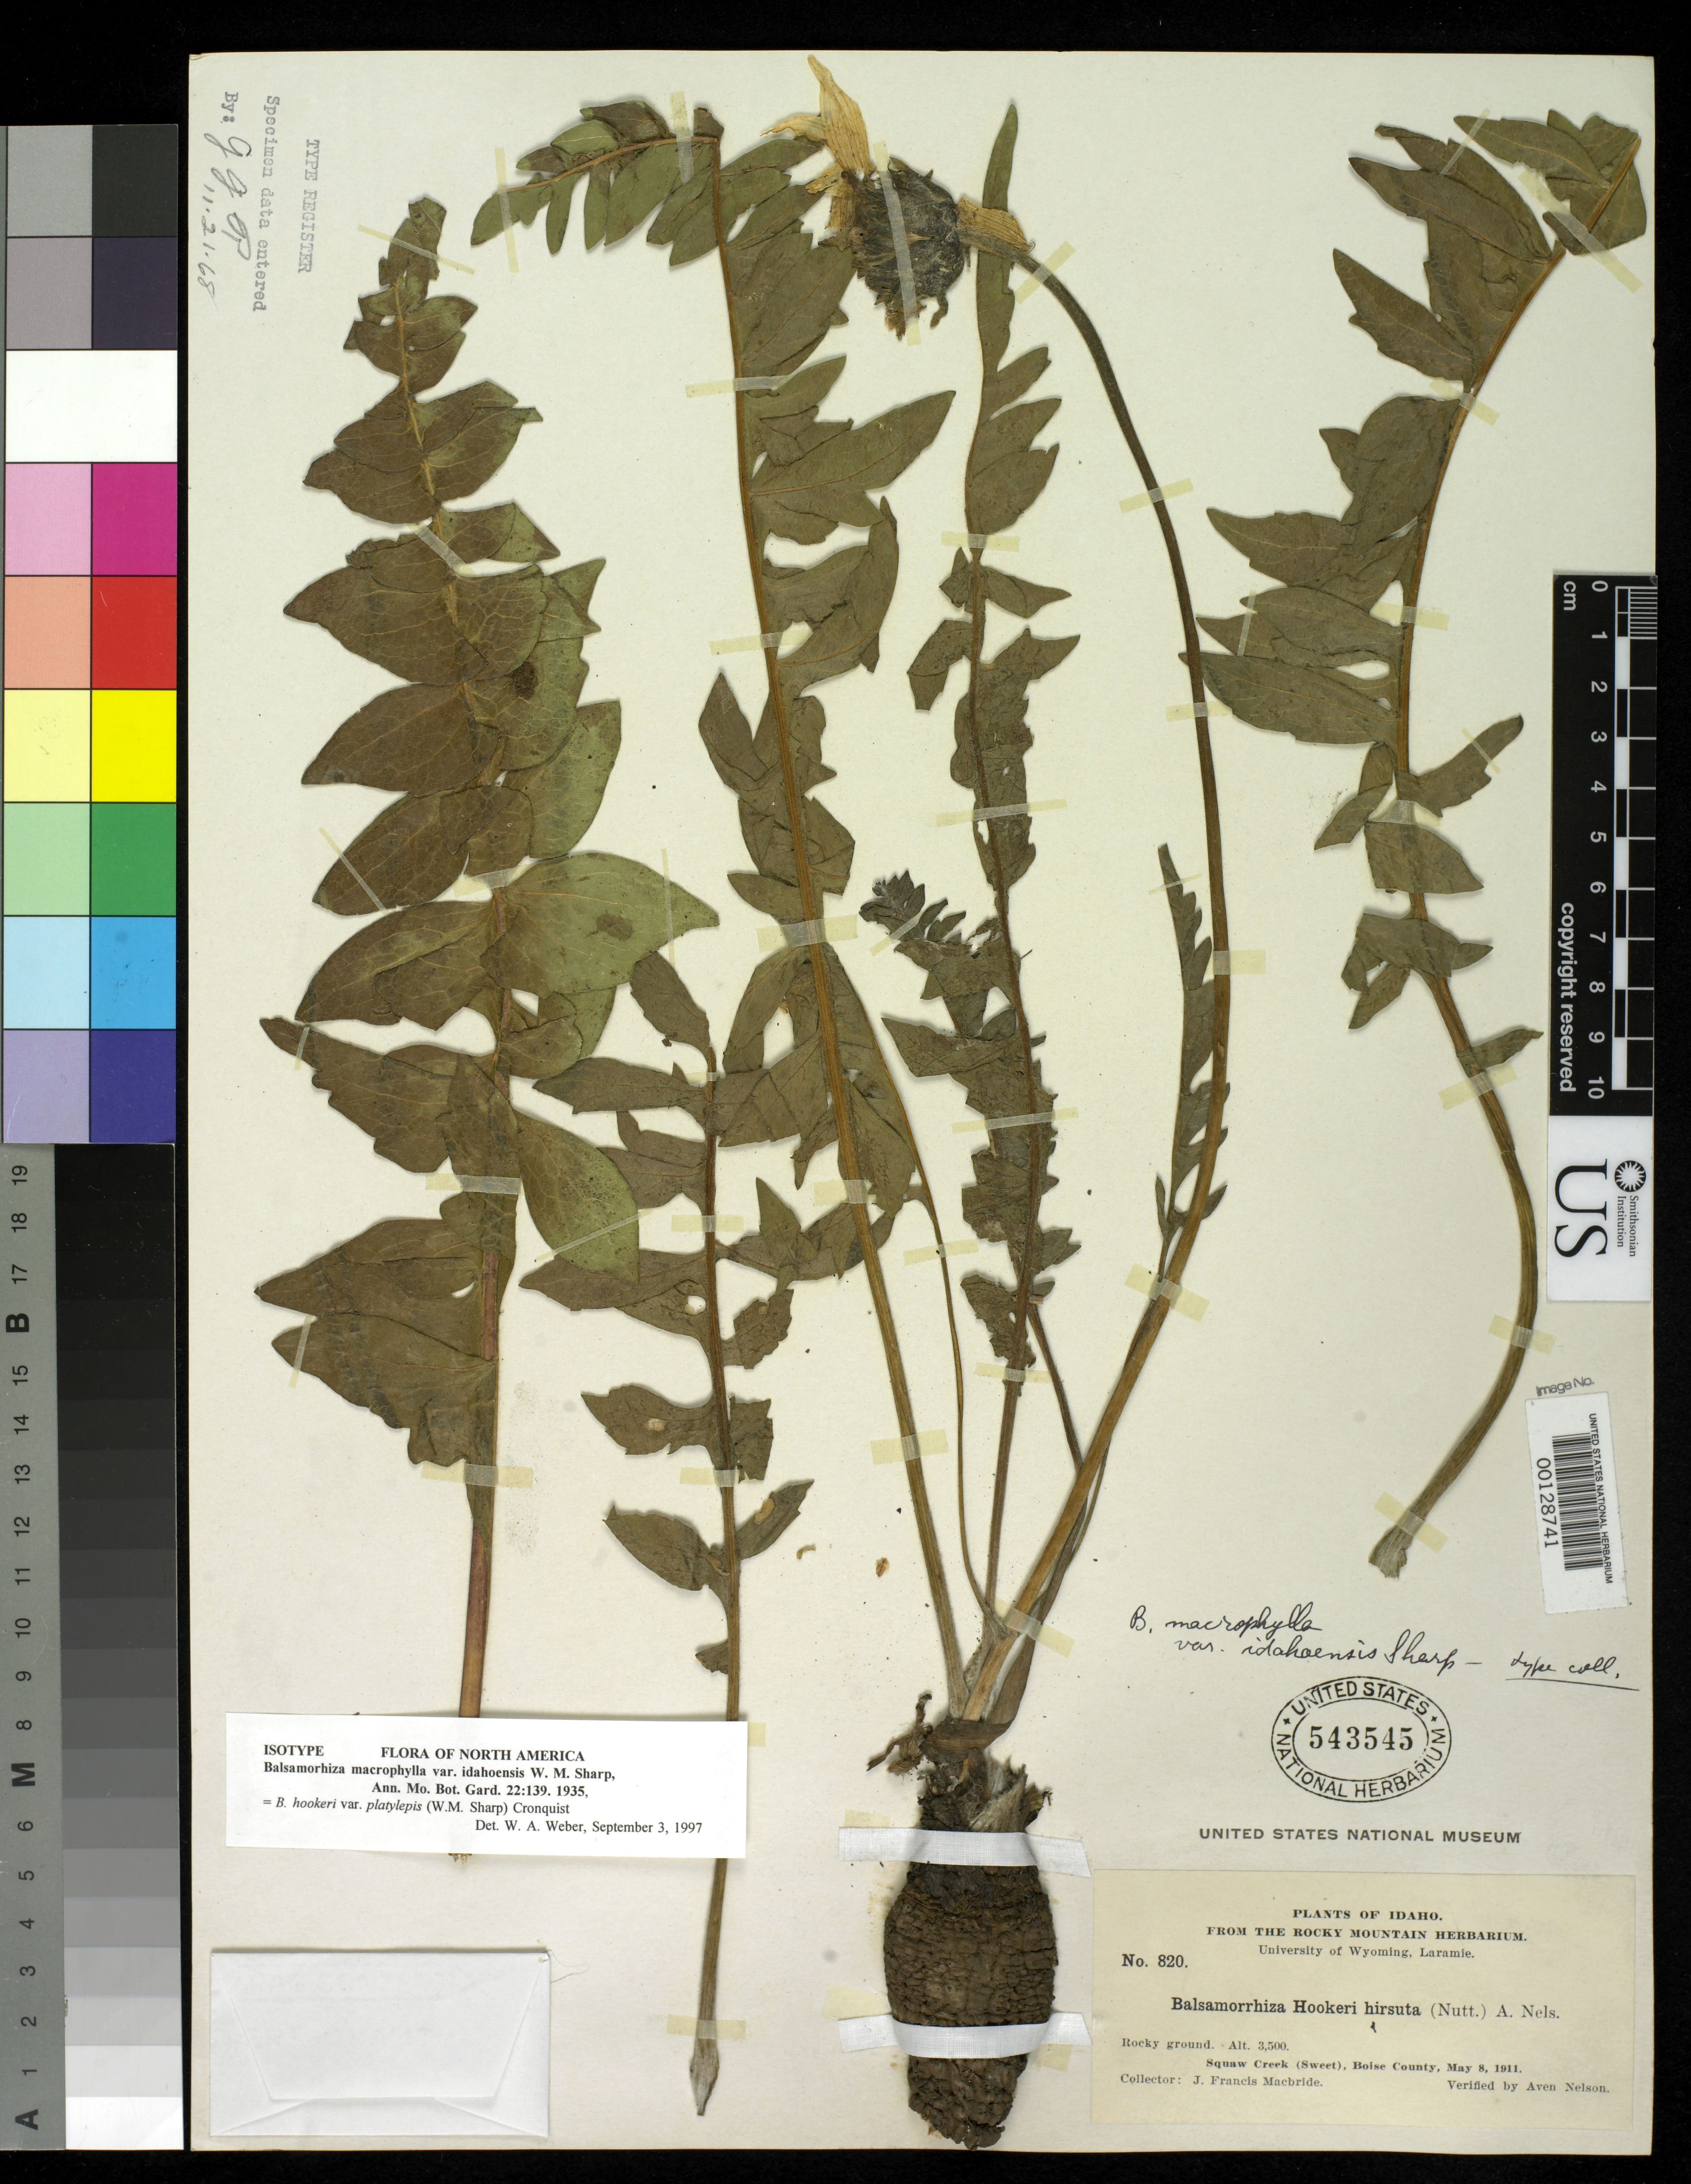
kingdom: Plantae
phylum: Tracheophyta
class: Magnoliopsida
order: Asterales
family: Asteraceae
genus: Balsamorhiza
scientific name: Balsamorhiza macrophylla var. idahoensis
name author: W.M. Sharp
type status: Isotype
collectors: J. F. Macbride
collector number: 820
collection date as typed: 08 May 1911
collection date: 1911-05-08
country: United States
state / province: Idaho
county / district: Boise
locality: Squaw Creek (Sweet Creek).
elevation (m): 1067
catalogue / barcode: US 543545